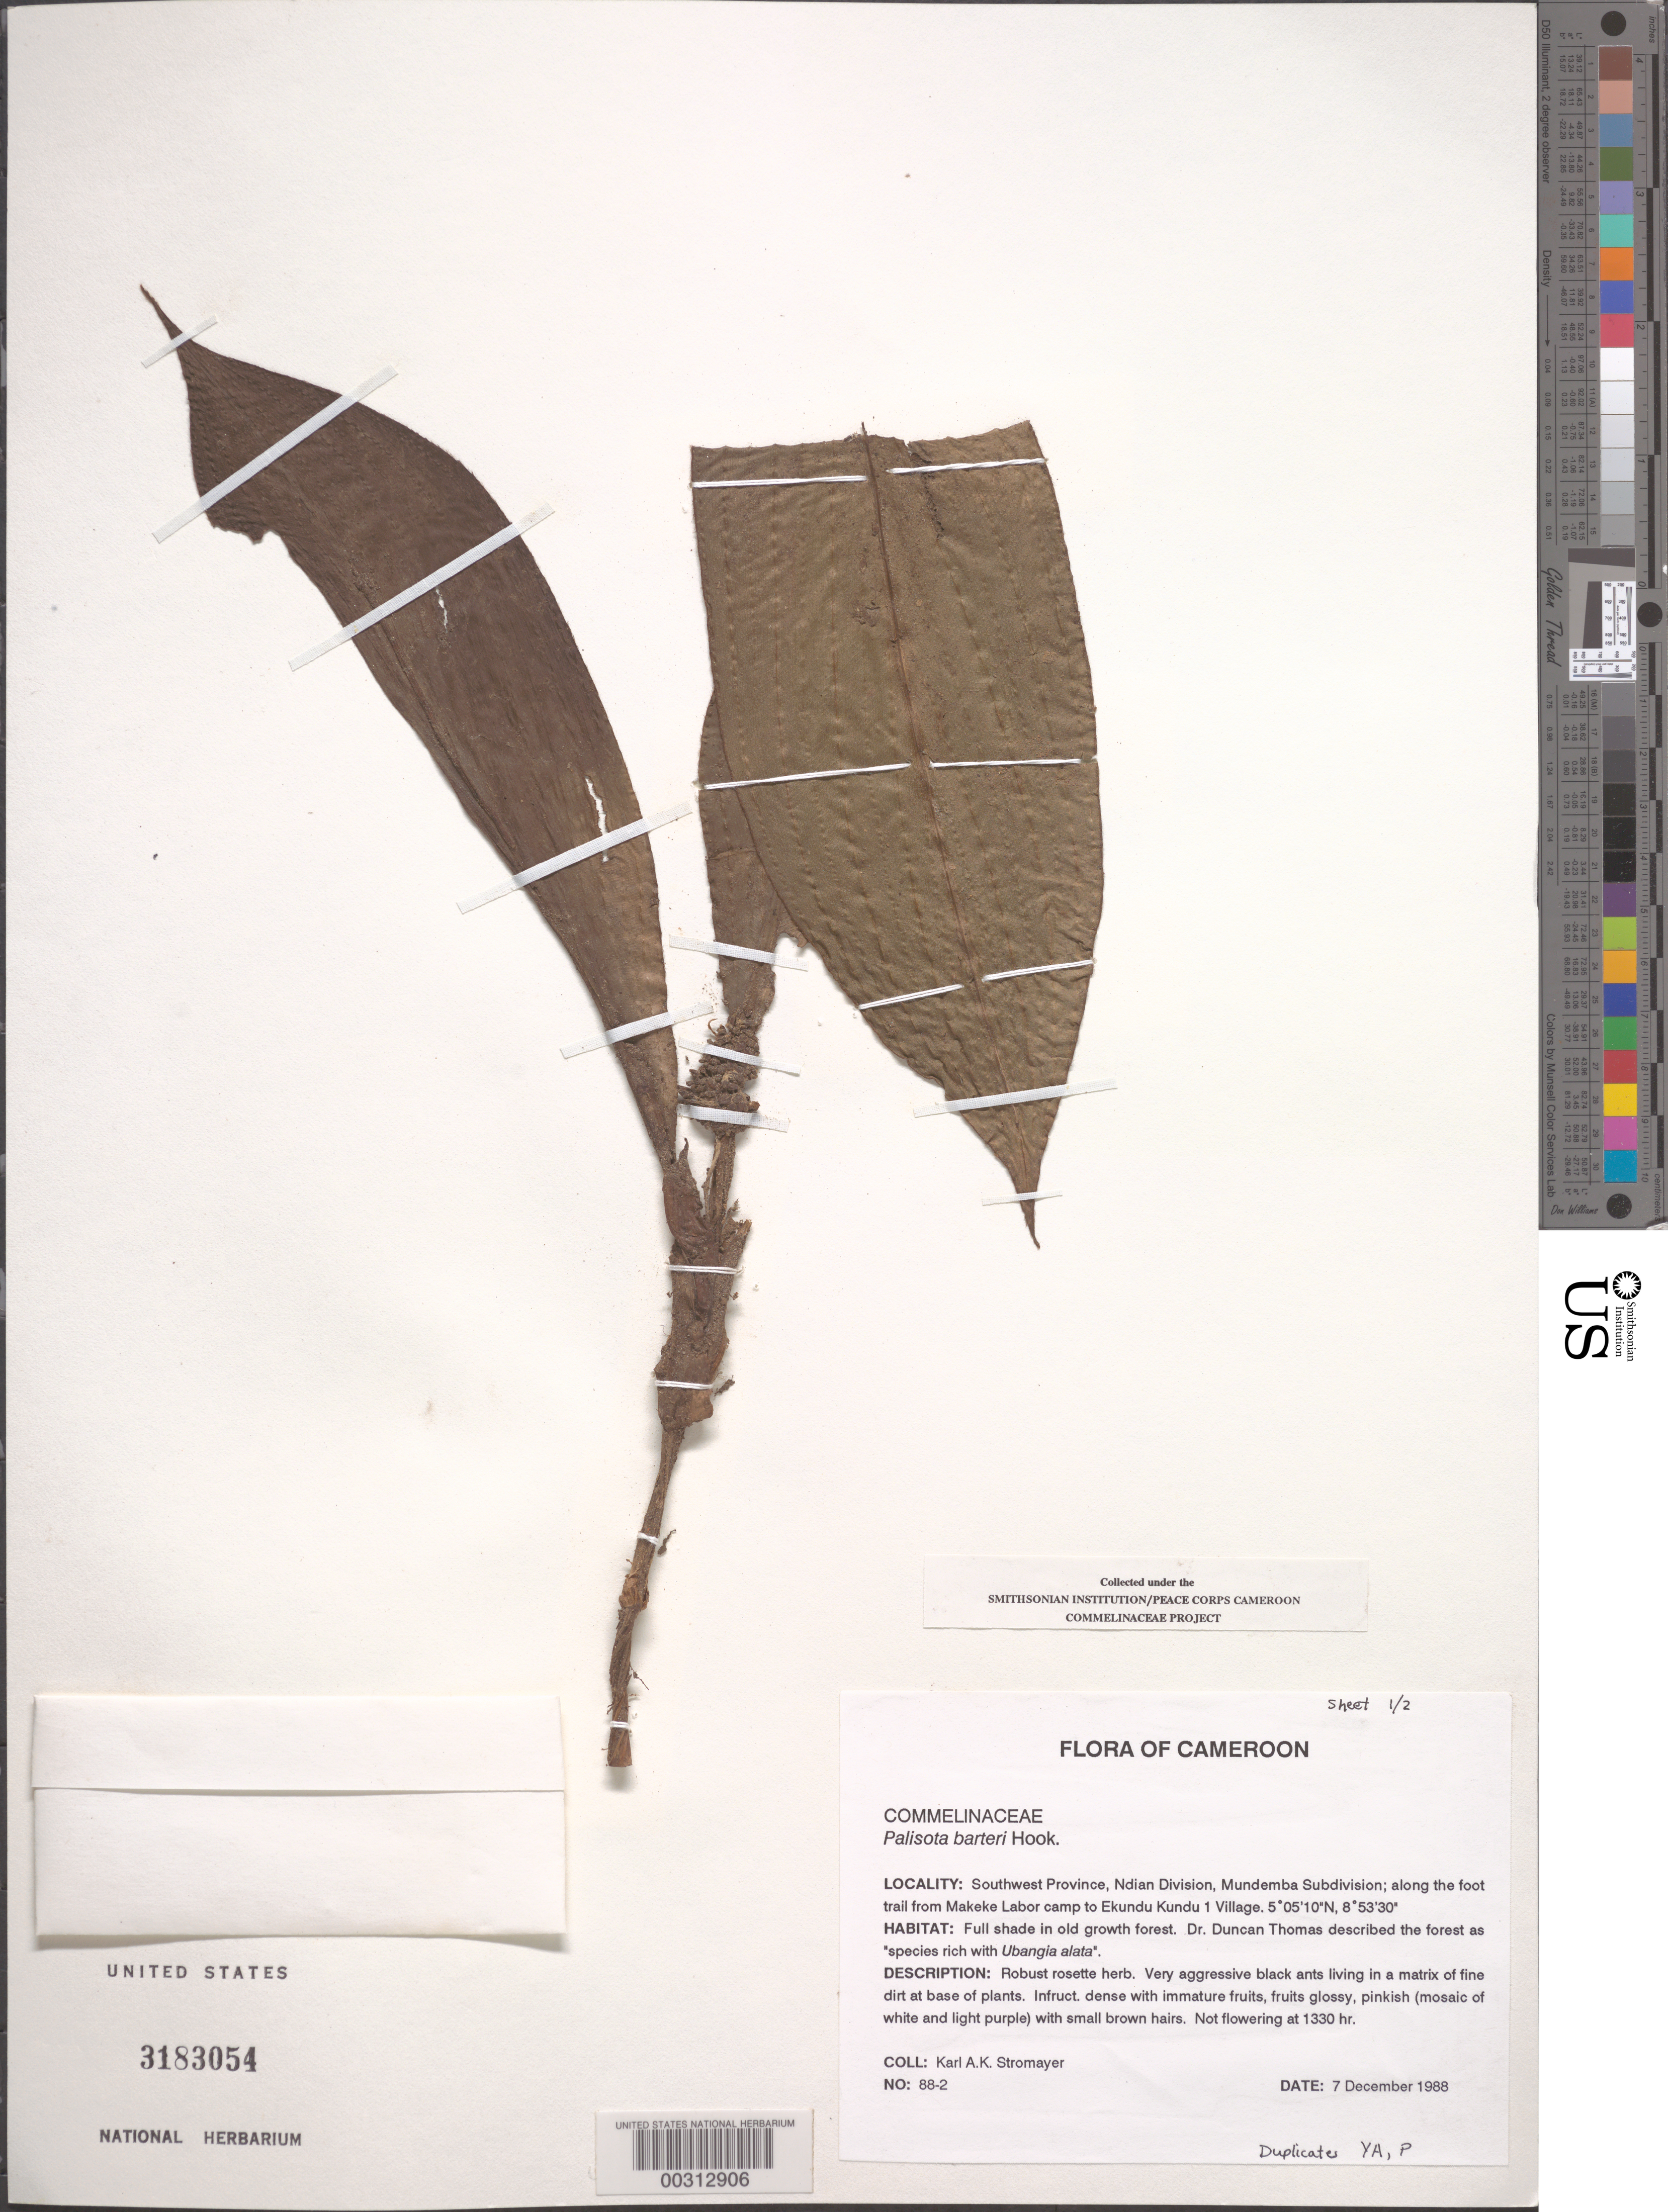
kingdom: Plantae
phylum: Tracheophyta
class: Liliopsida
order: Commelinales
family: Commelinaceae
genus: Palisota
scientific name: Palisota barteri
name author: Hook.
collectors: K. A. Stromayer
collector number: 88-2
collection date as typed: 07 Dec 1988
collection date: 1988-12-07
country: Cameroon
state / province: Sud-Ouest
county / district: Ndian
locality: Ndian div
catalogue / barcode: US 3183054